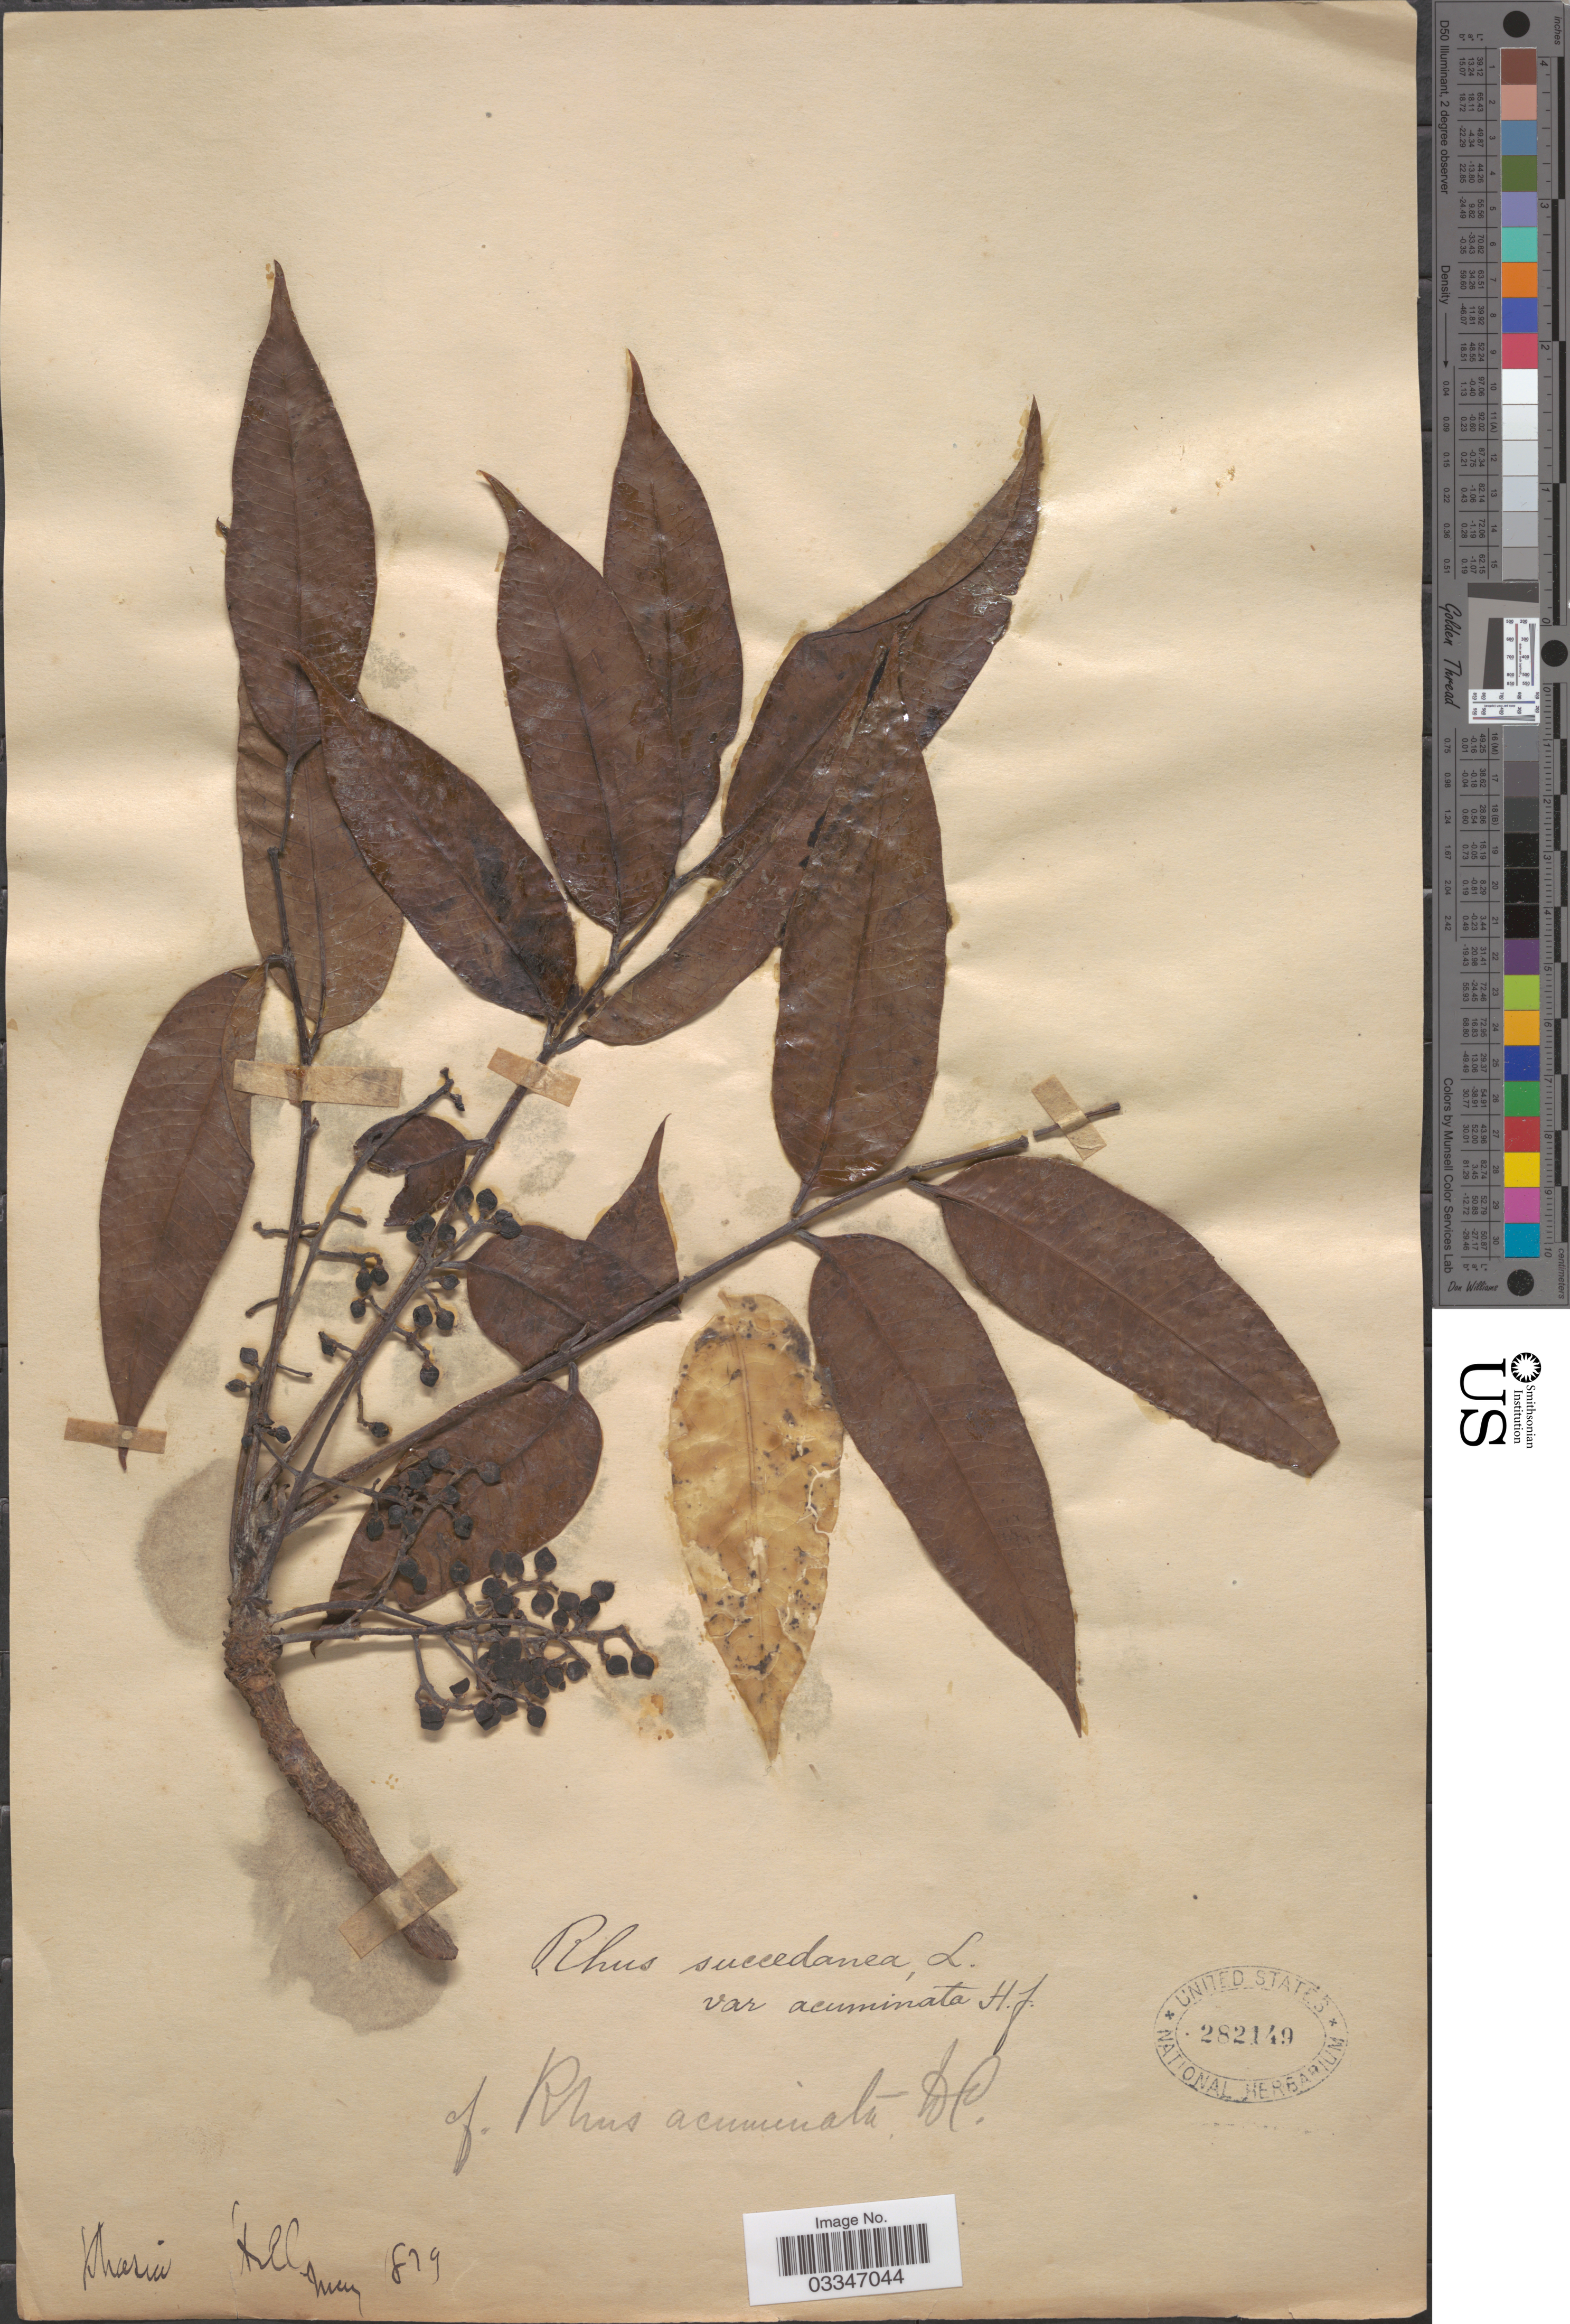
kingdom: Plantae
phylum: Tracheophyta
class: Magnoliopsida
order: Sapindales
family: Anacardiaceae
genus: Toxicodendron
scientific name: Toxicodendron acuminata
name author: (DC.) C.Y. Wu & T.L. Ming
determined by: Mitchell, John D.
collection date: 1829-04/1829-05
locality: [illegible text].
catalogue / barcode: US 282149